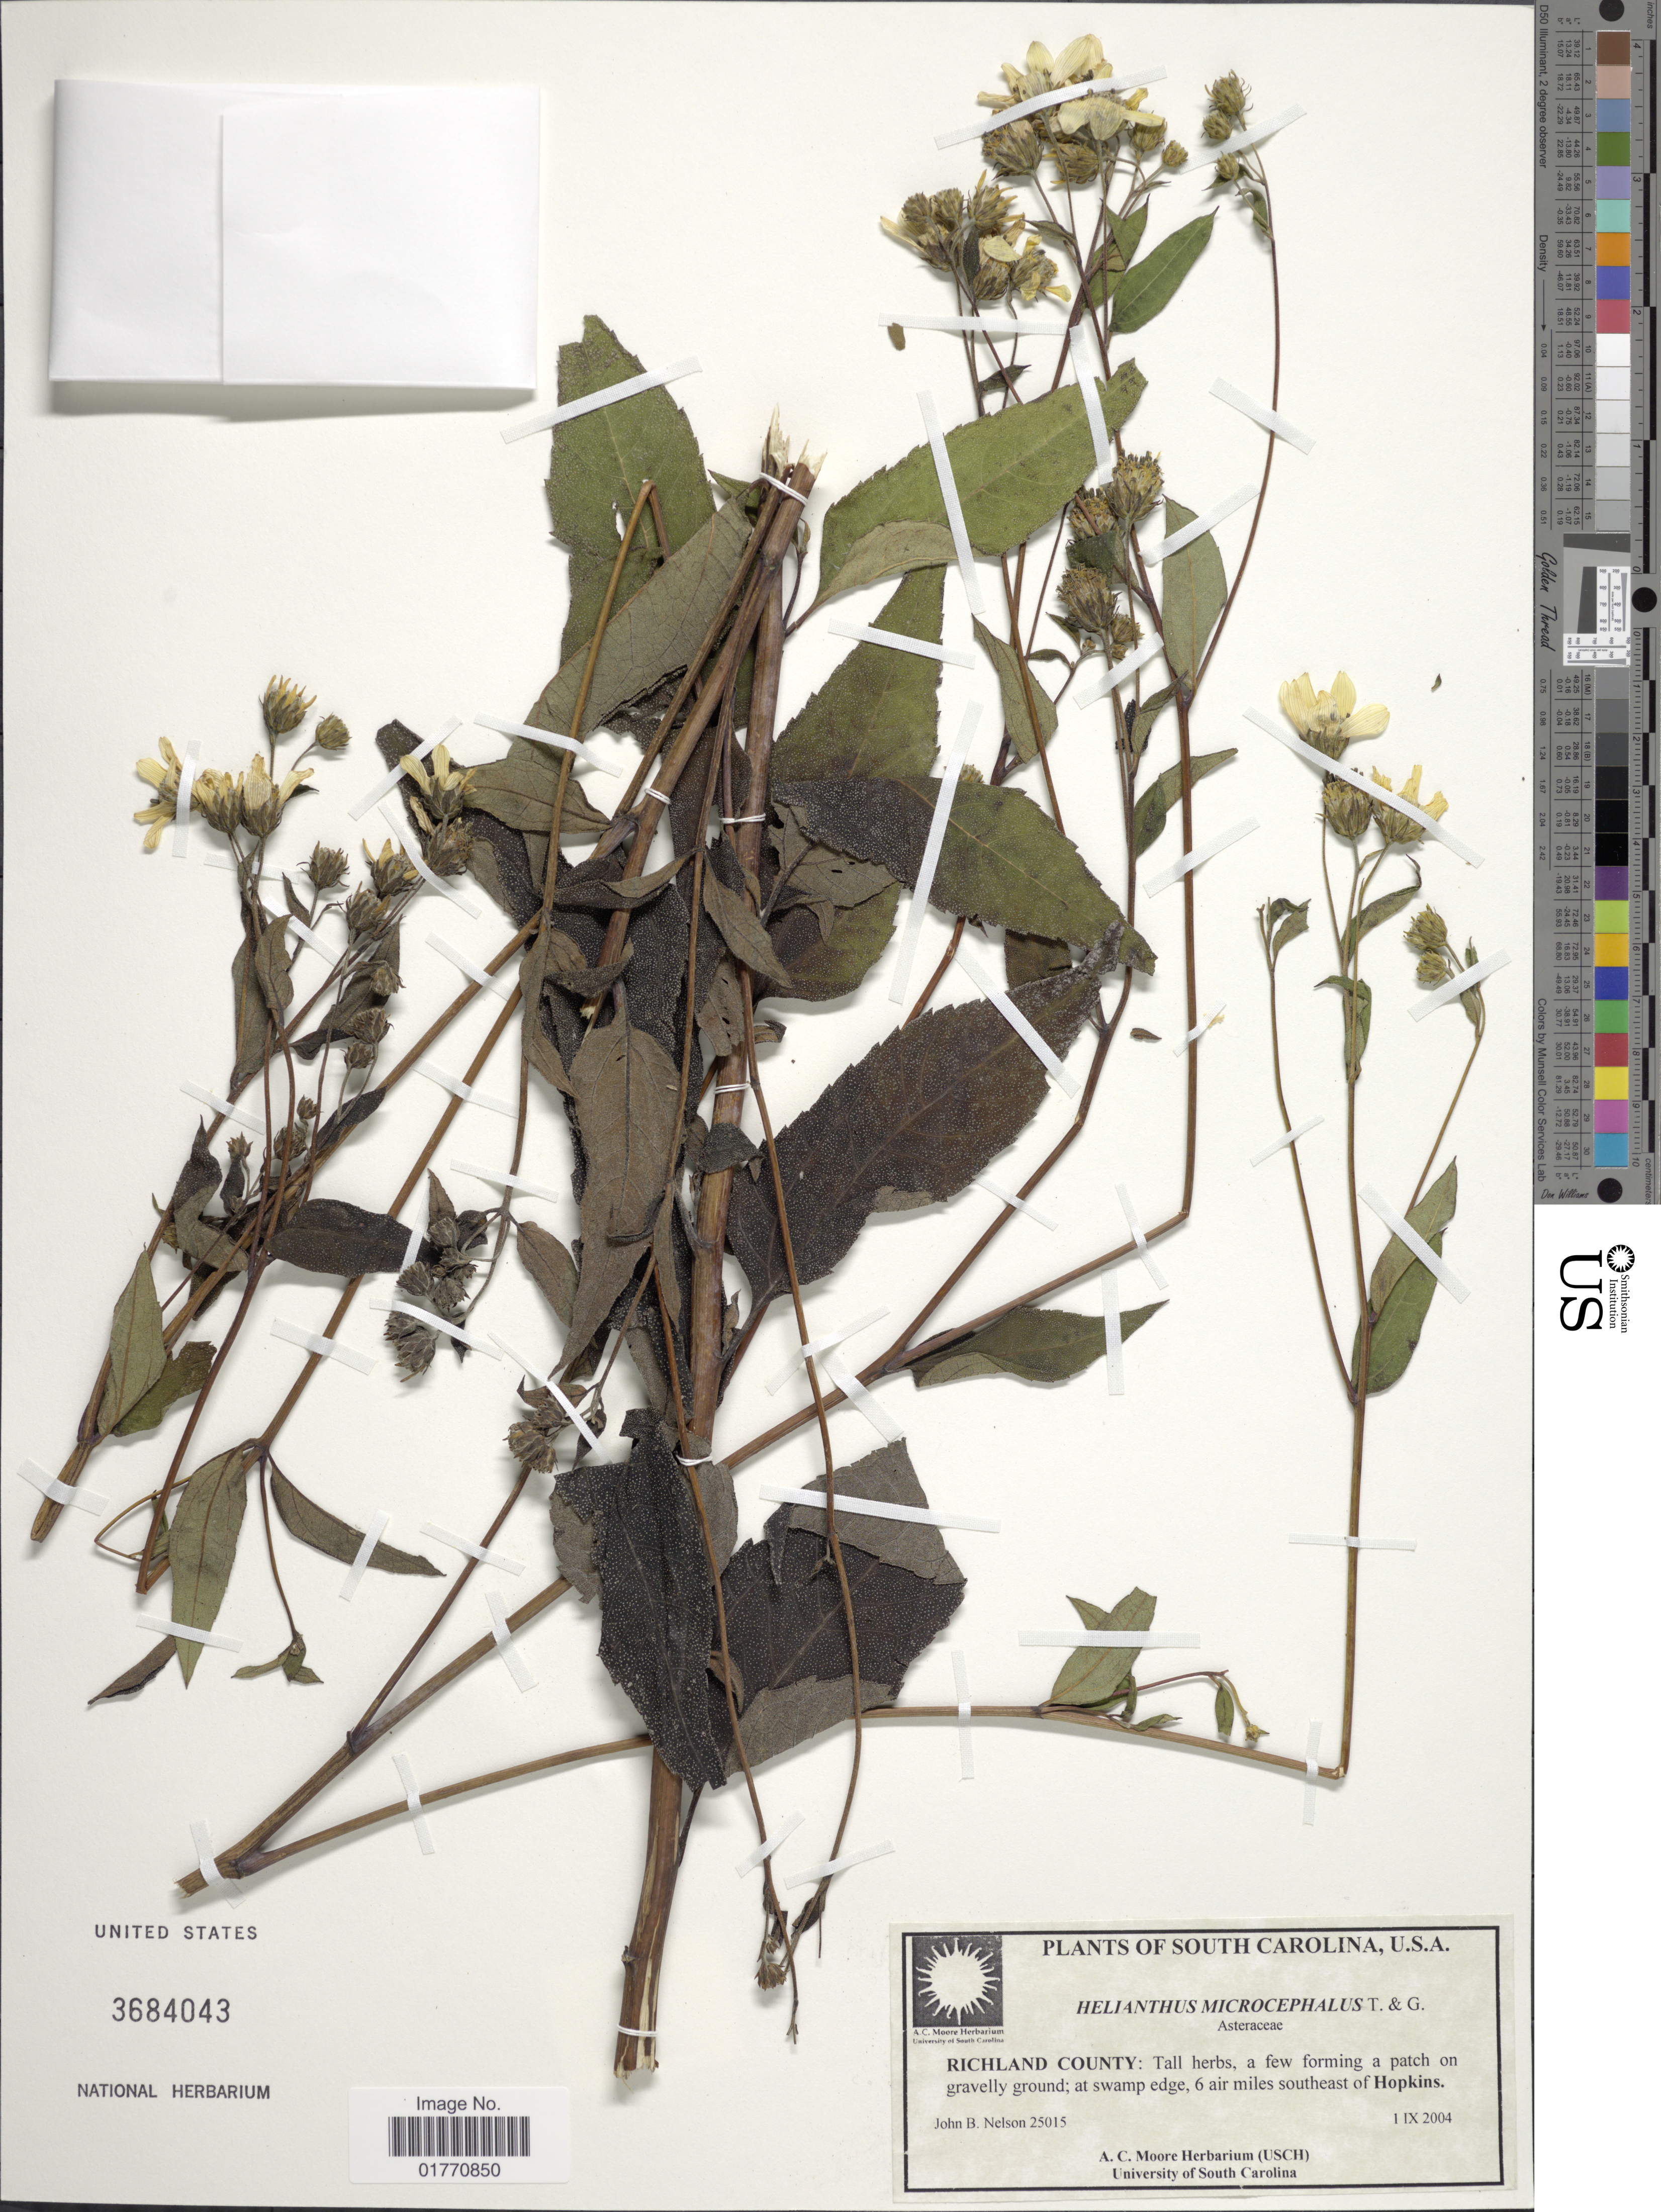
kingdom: Plantae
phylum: Tracheophyta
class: Magnoliopsida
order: Asterales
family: Asteraceae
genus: Helianthus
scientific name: Helianthus microcephalus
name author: Torr. & A. Gray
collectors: J. B. Nelson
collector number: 25015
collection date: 2004-09-01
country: United States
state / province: South Carolina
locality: Richland County: tall herbs, a few forming a patch on gravelly ground; at swamp edge, 6 air miles southeast of Hopkins.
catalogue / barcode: US 3684043